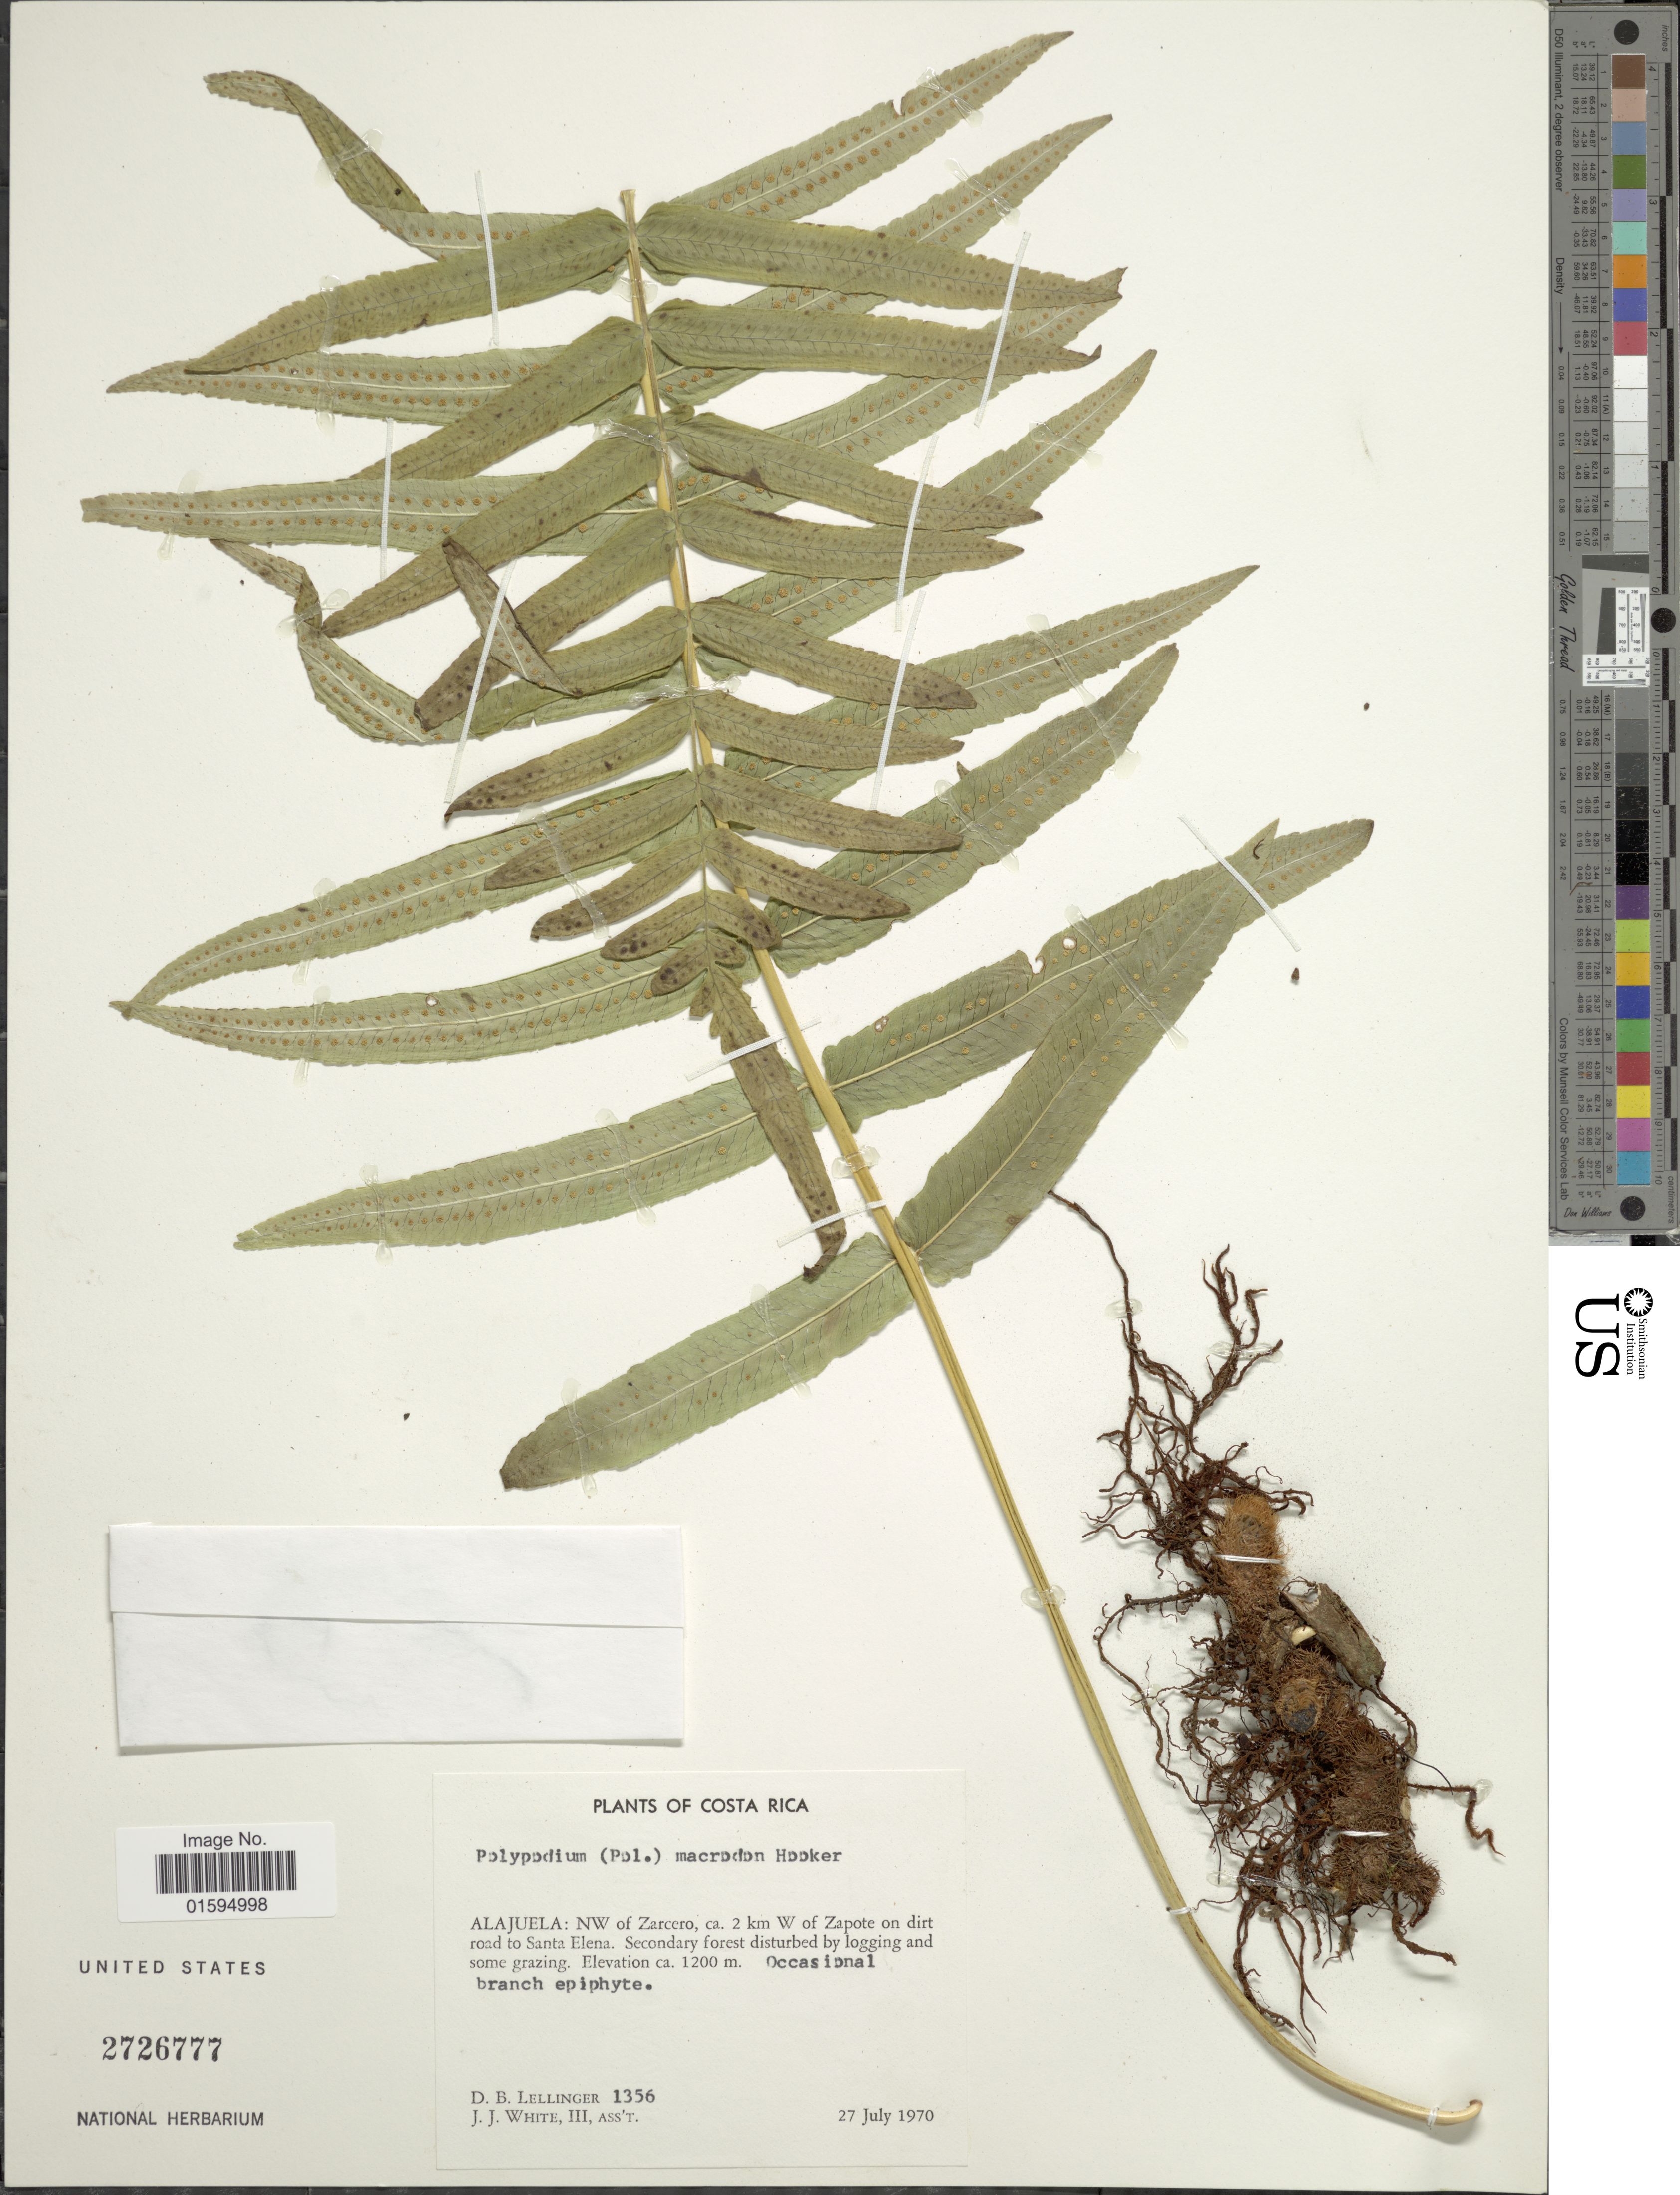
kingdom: Plantae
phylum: Tracheophyta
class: Polypodiopsida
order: Polypodiales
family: Polypodiaceae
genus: Polypodium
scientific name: Polypodium echinolepis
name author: Fée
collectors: D. B. Lellinger & J. J. White III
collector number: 1356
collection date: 1970-07-27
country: Costa Rica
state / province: Alajuela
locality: NW of Zarcero, ca 2 km W of Zapote on dirt Road to Santa Elena.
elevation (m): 1200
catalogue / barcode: US 2726777